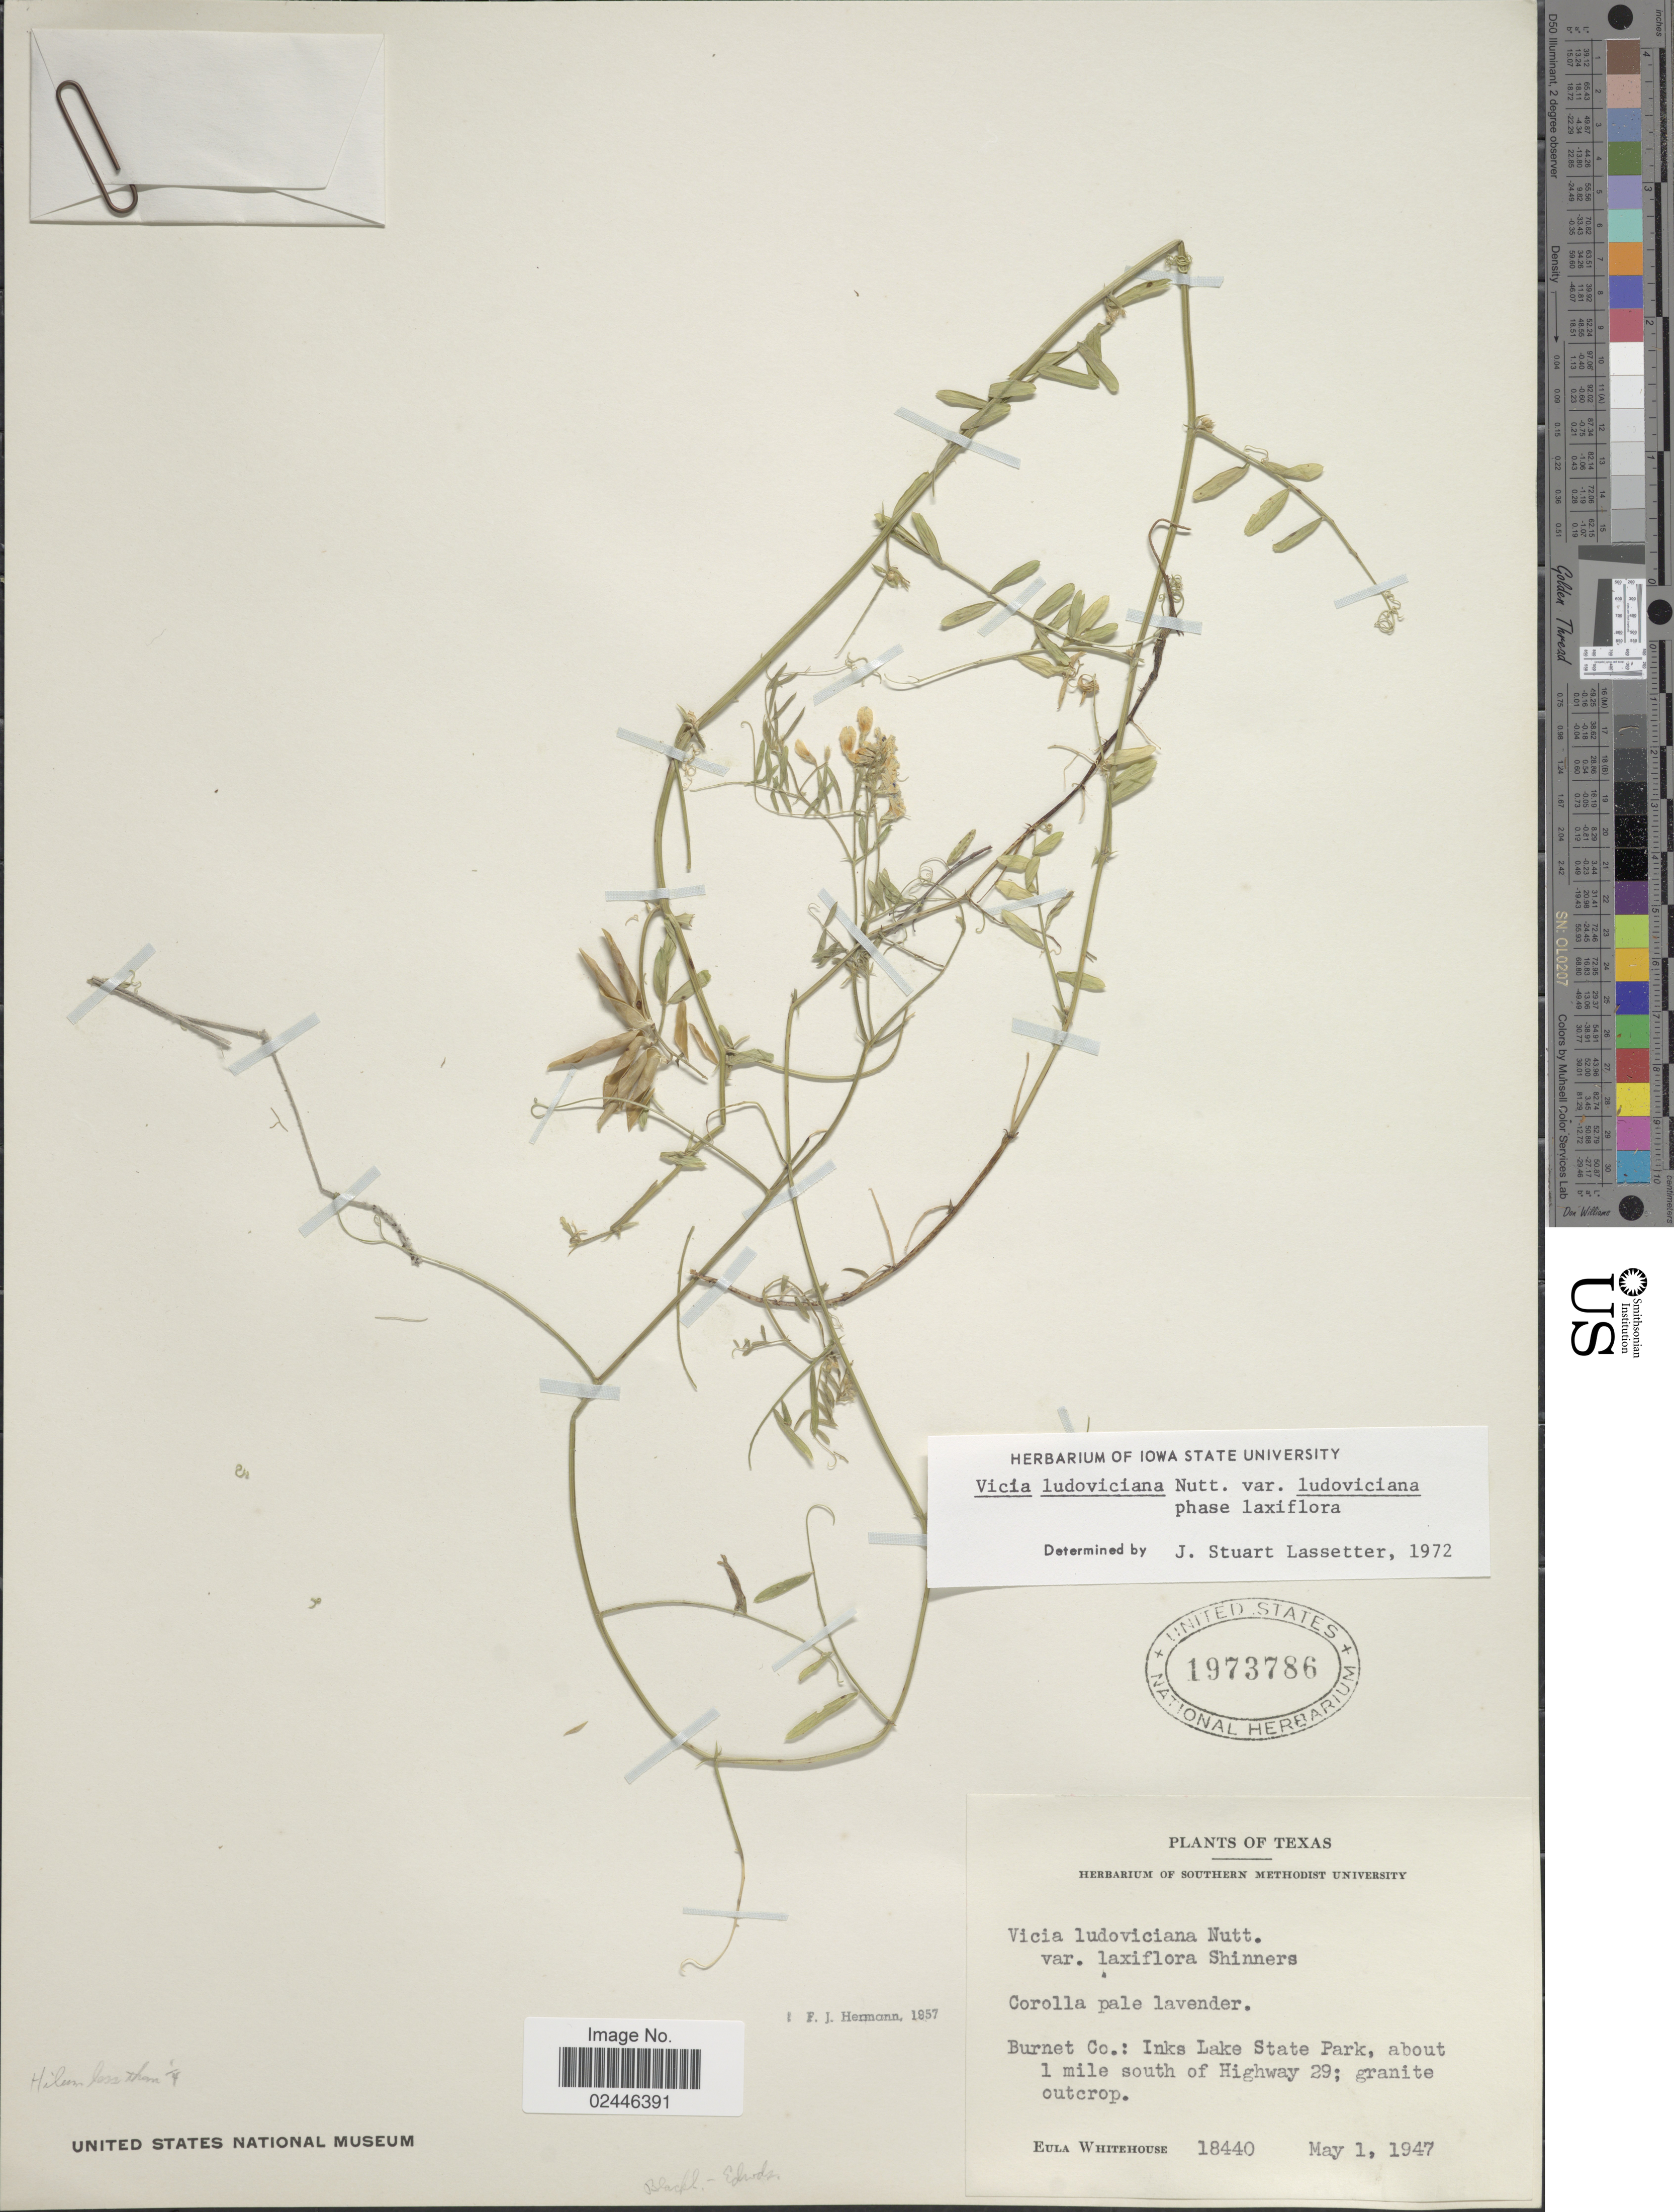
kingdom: Plantae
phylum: Tracheophyta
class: Magnoliopsida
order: Fabales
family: Fabaceae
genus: Vicia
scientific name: Vicia ludoviciana var. ludoviciana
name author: Nutt. ex Torr. & A. Gray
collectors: E. Whitehouse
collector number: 18440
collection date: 1947-05-01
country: United States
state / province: Texas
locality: Burnet Co.: Inks Lake State Park, about 1 mile south of Highway 29; granite outcrop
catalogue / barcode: US 1973786